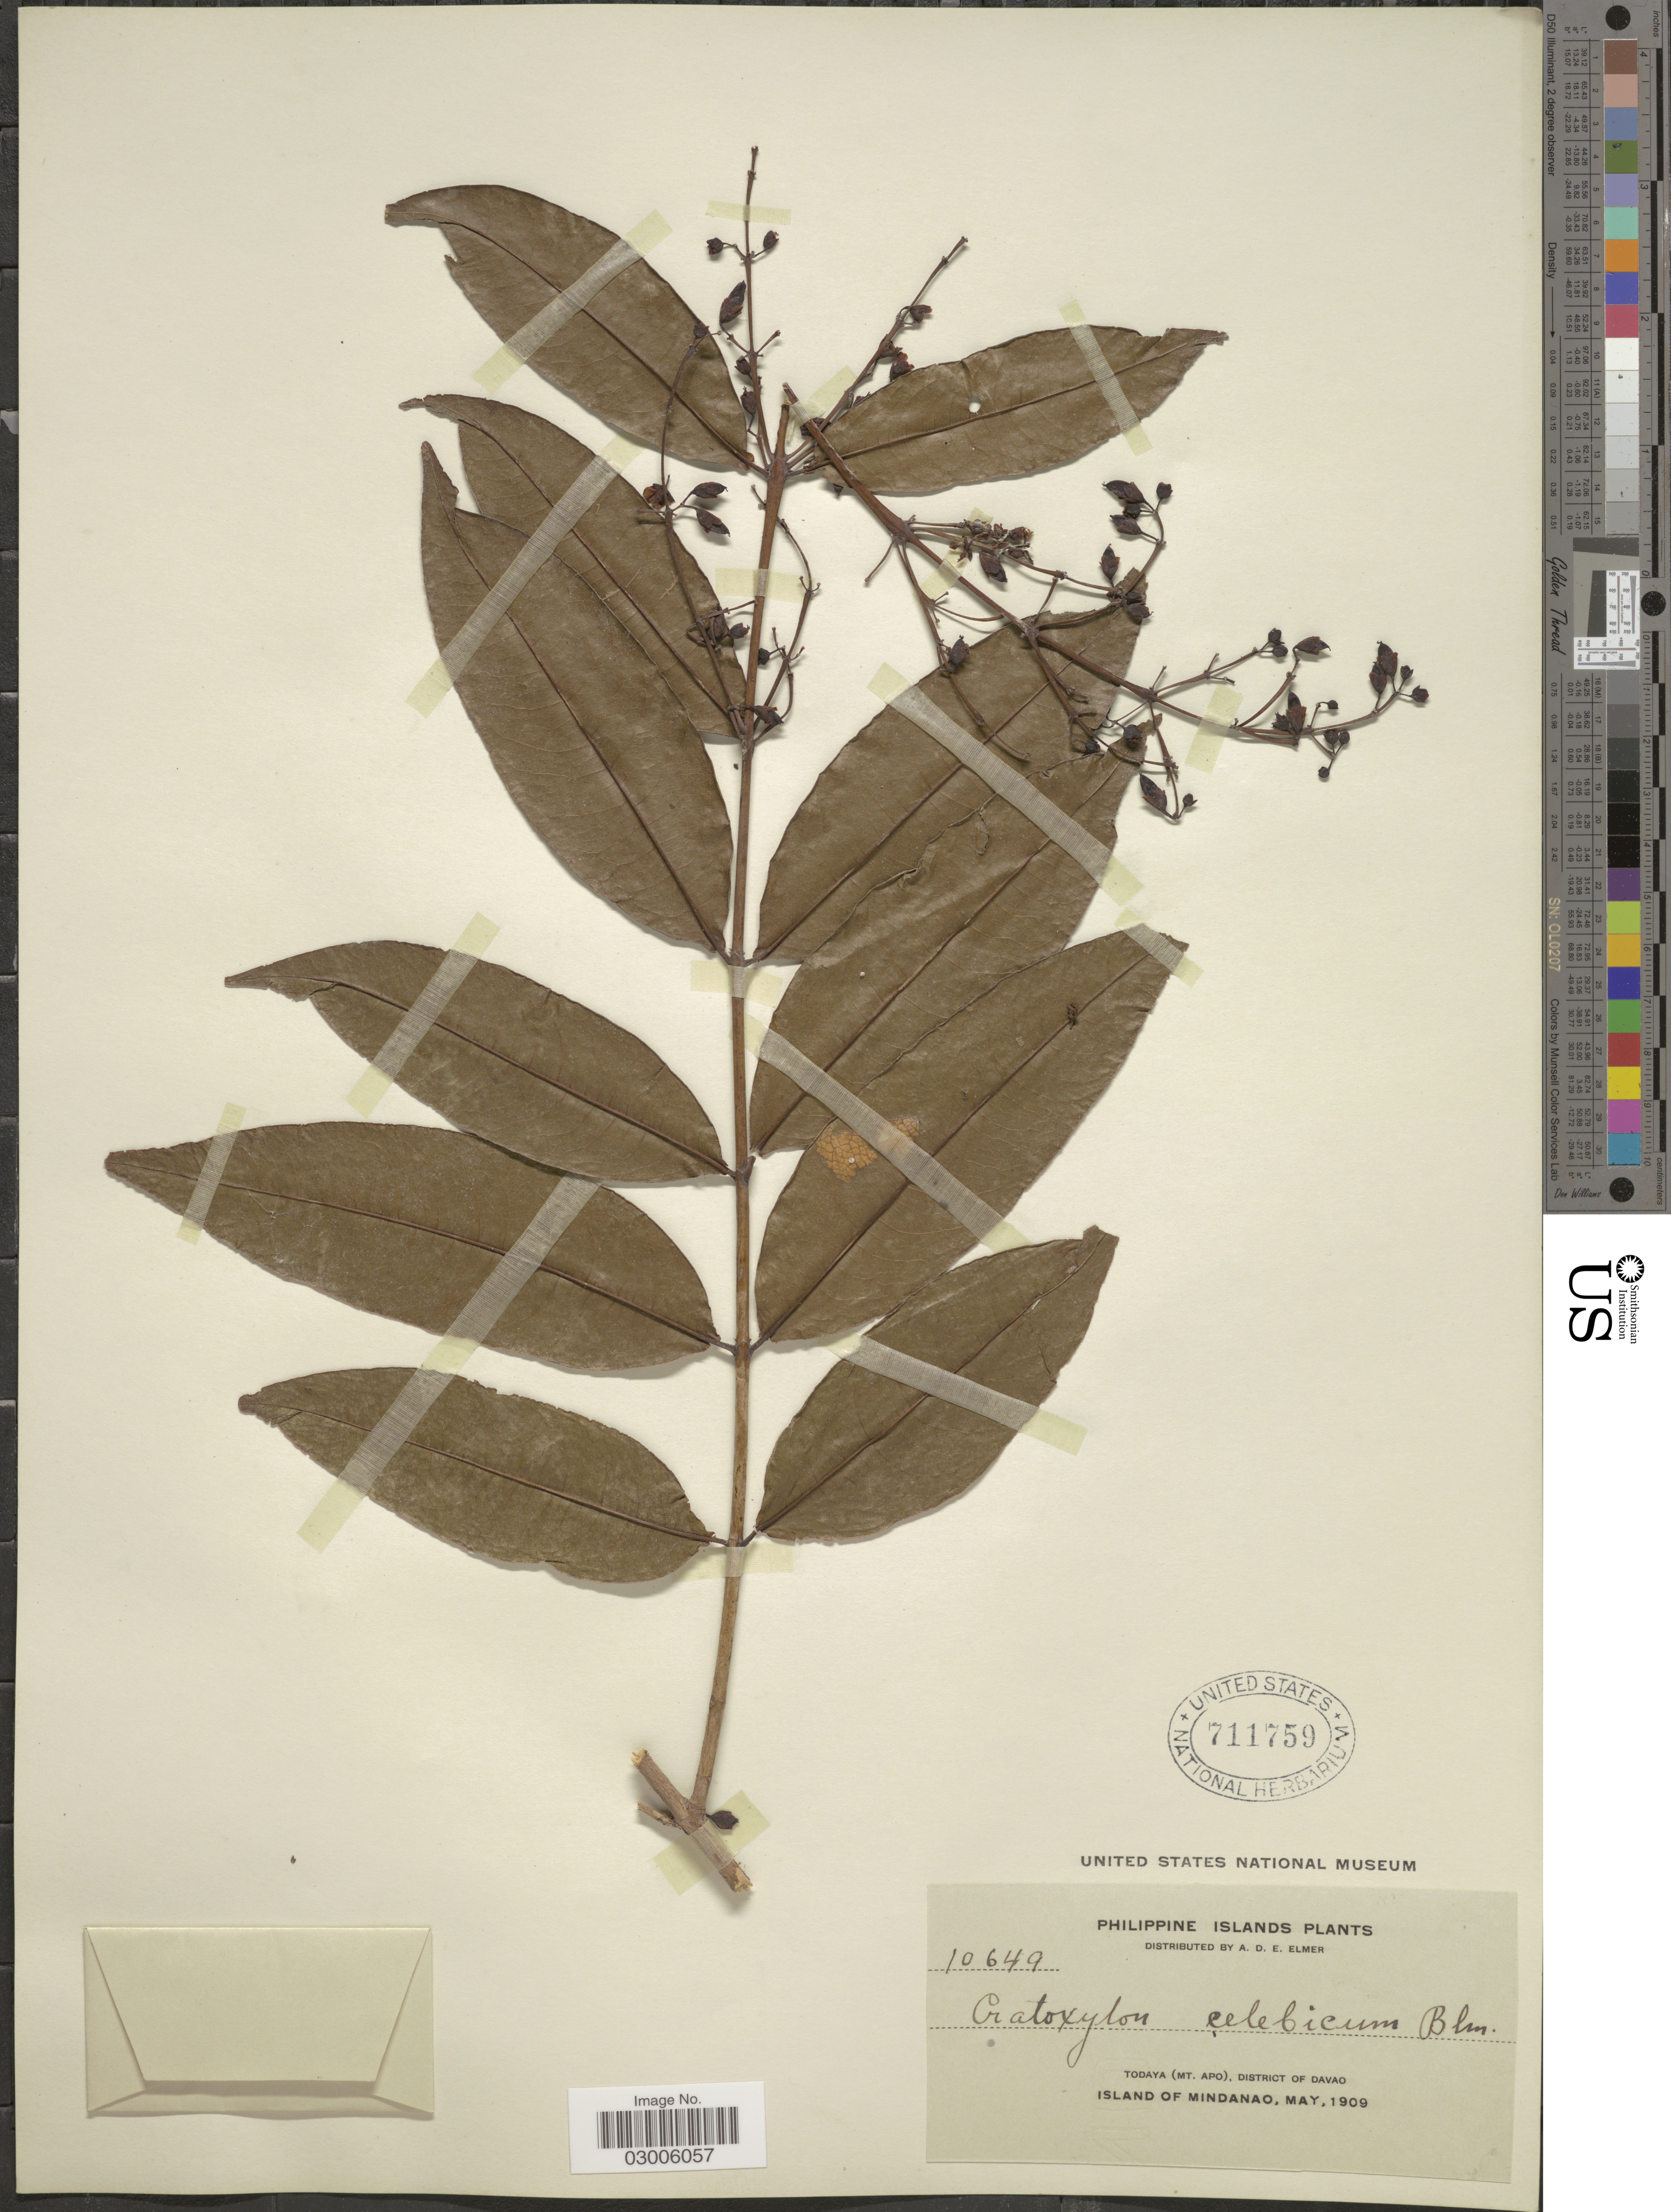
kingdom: Plantae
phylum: Tracheophyta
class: Magnoliopsida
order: Malpighiales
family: Hypericaceae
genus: Cratoxylum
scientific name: Cratoxylum celebicum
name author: Blume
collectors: A. D. E. Elmer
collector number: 10649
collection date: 1909-05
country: Philippines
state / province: Davao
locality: Todaya (Mt. Apo), District of Davao. Island of Mindanao.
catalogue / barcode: US 711759